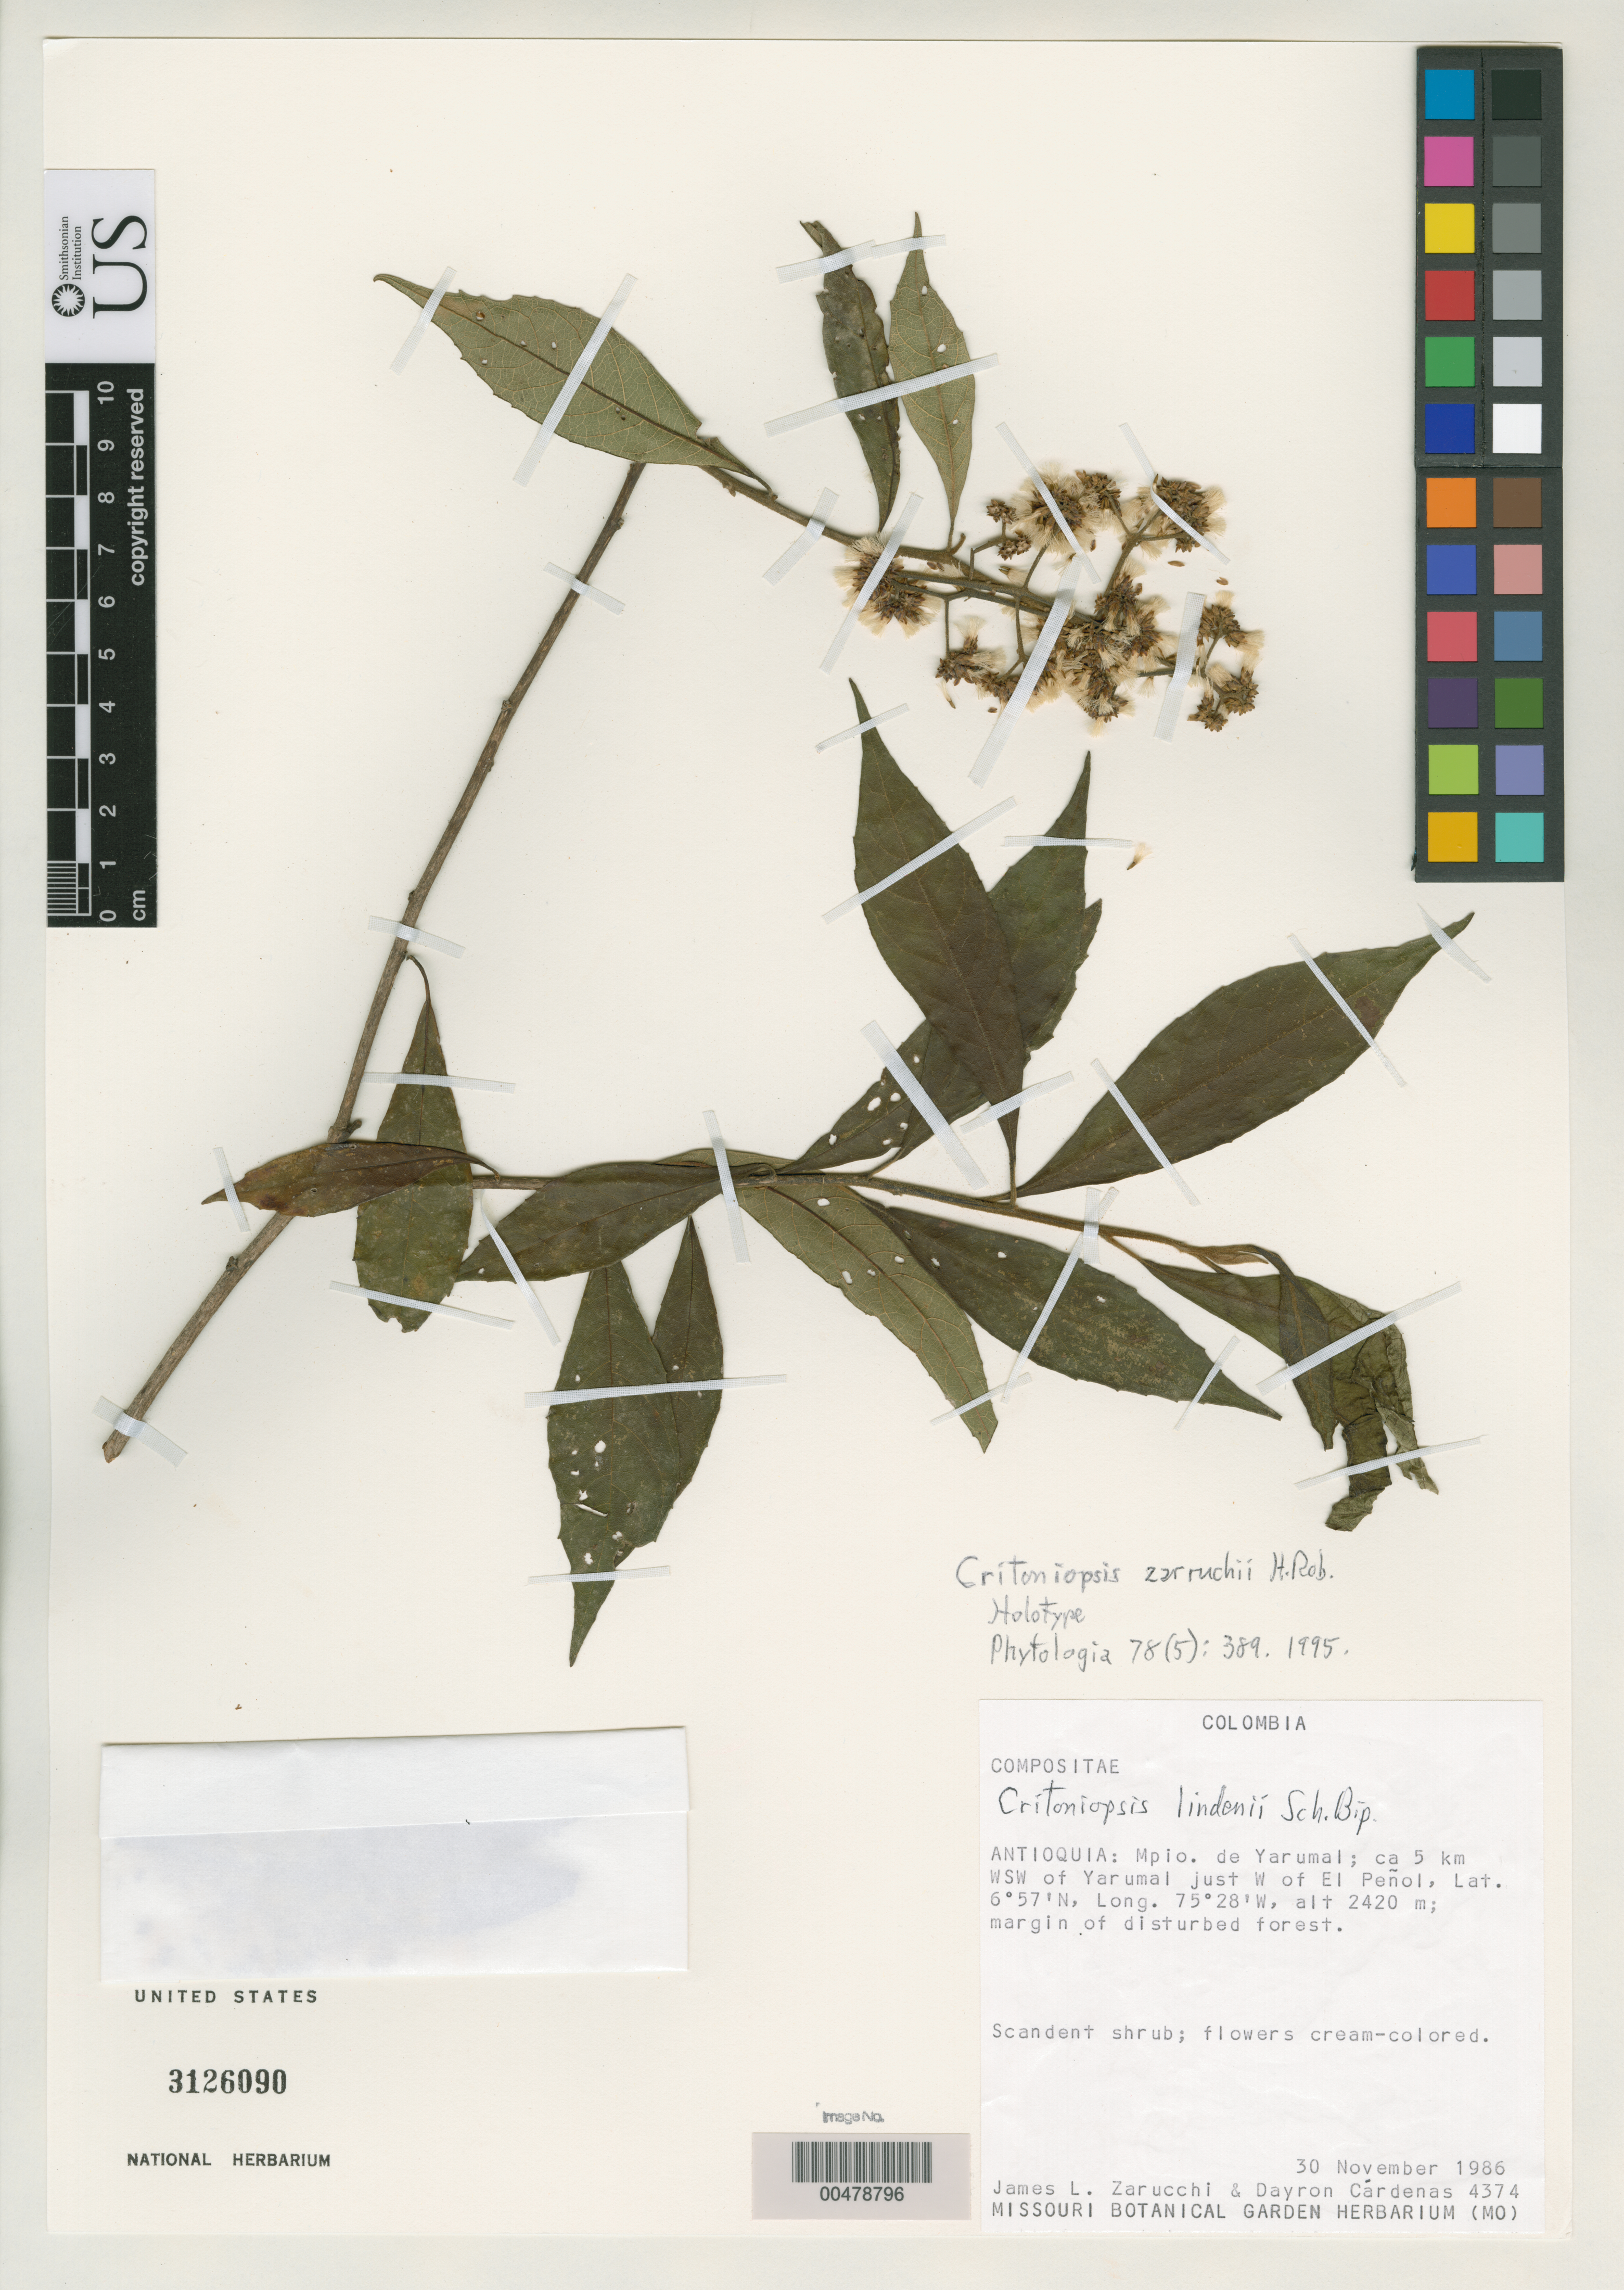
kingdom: Plantae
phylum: Tracheophyta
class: Magnoliopsida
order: Asterales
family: Asteraceae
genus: Critoniopsis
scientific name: Critoniopsis zarucchii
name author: H. Rob.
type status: Holotype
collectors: J. L. Zarucchi & D. Cardenas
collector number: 4374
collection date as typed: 30 Nov 1986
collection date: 1986-11-30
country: Colombia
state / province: Antioquia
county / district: Yarumal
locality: Ca. 5 km WSW of Yarumal just W of el Penol.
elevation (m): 2420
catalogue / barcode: US 3126090